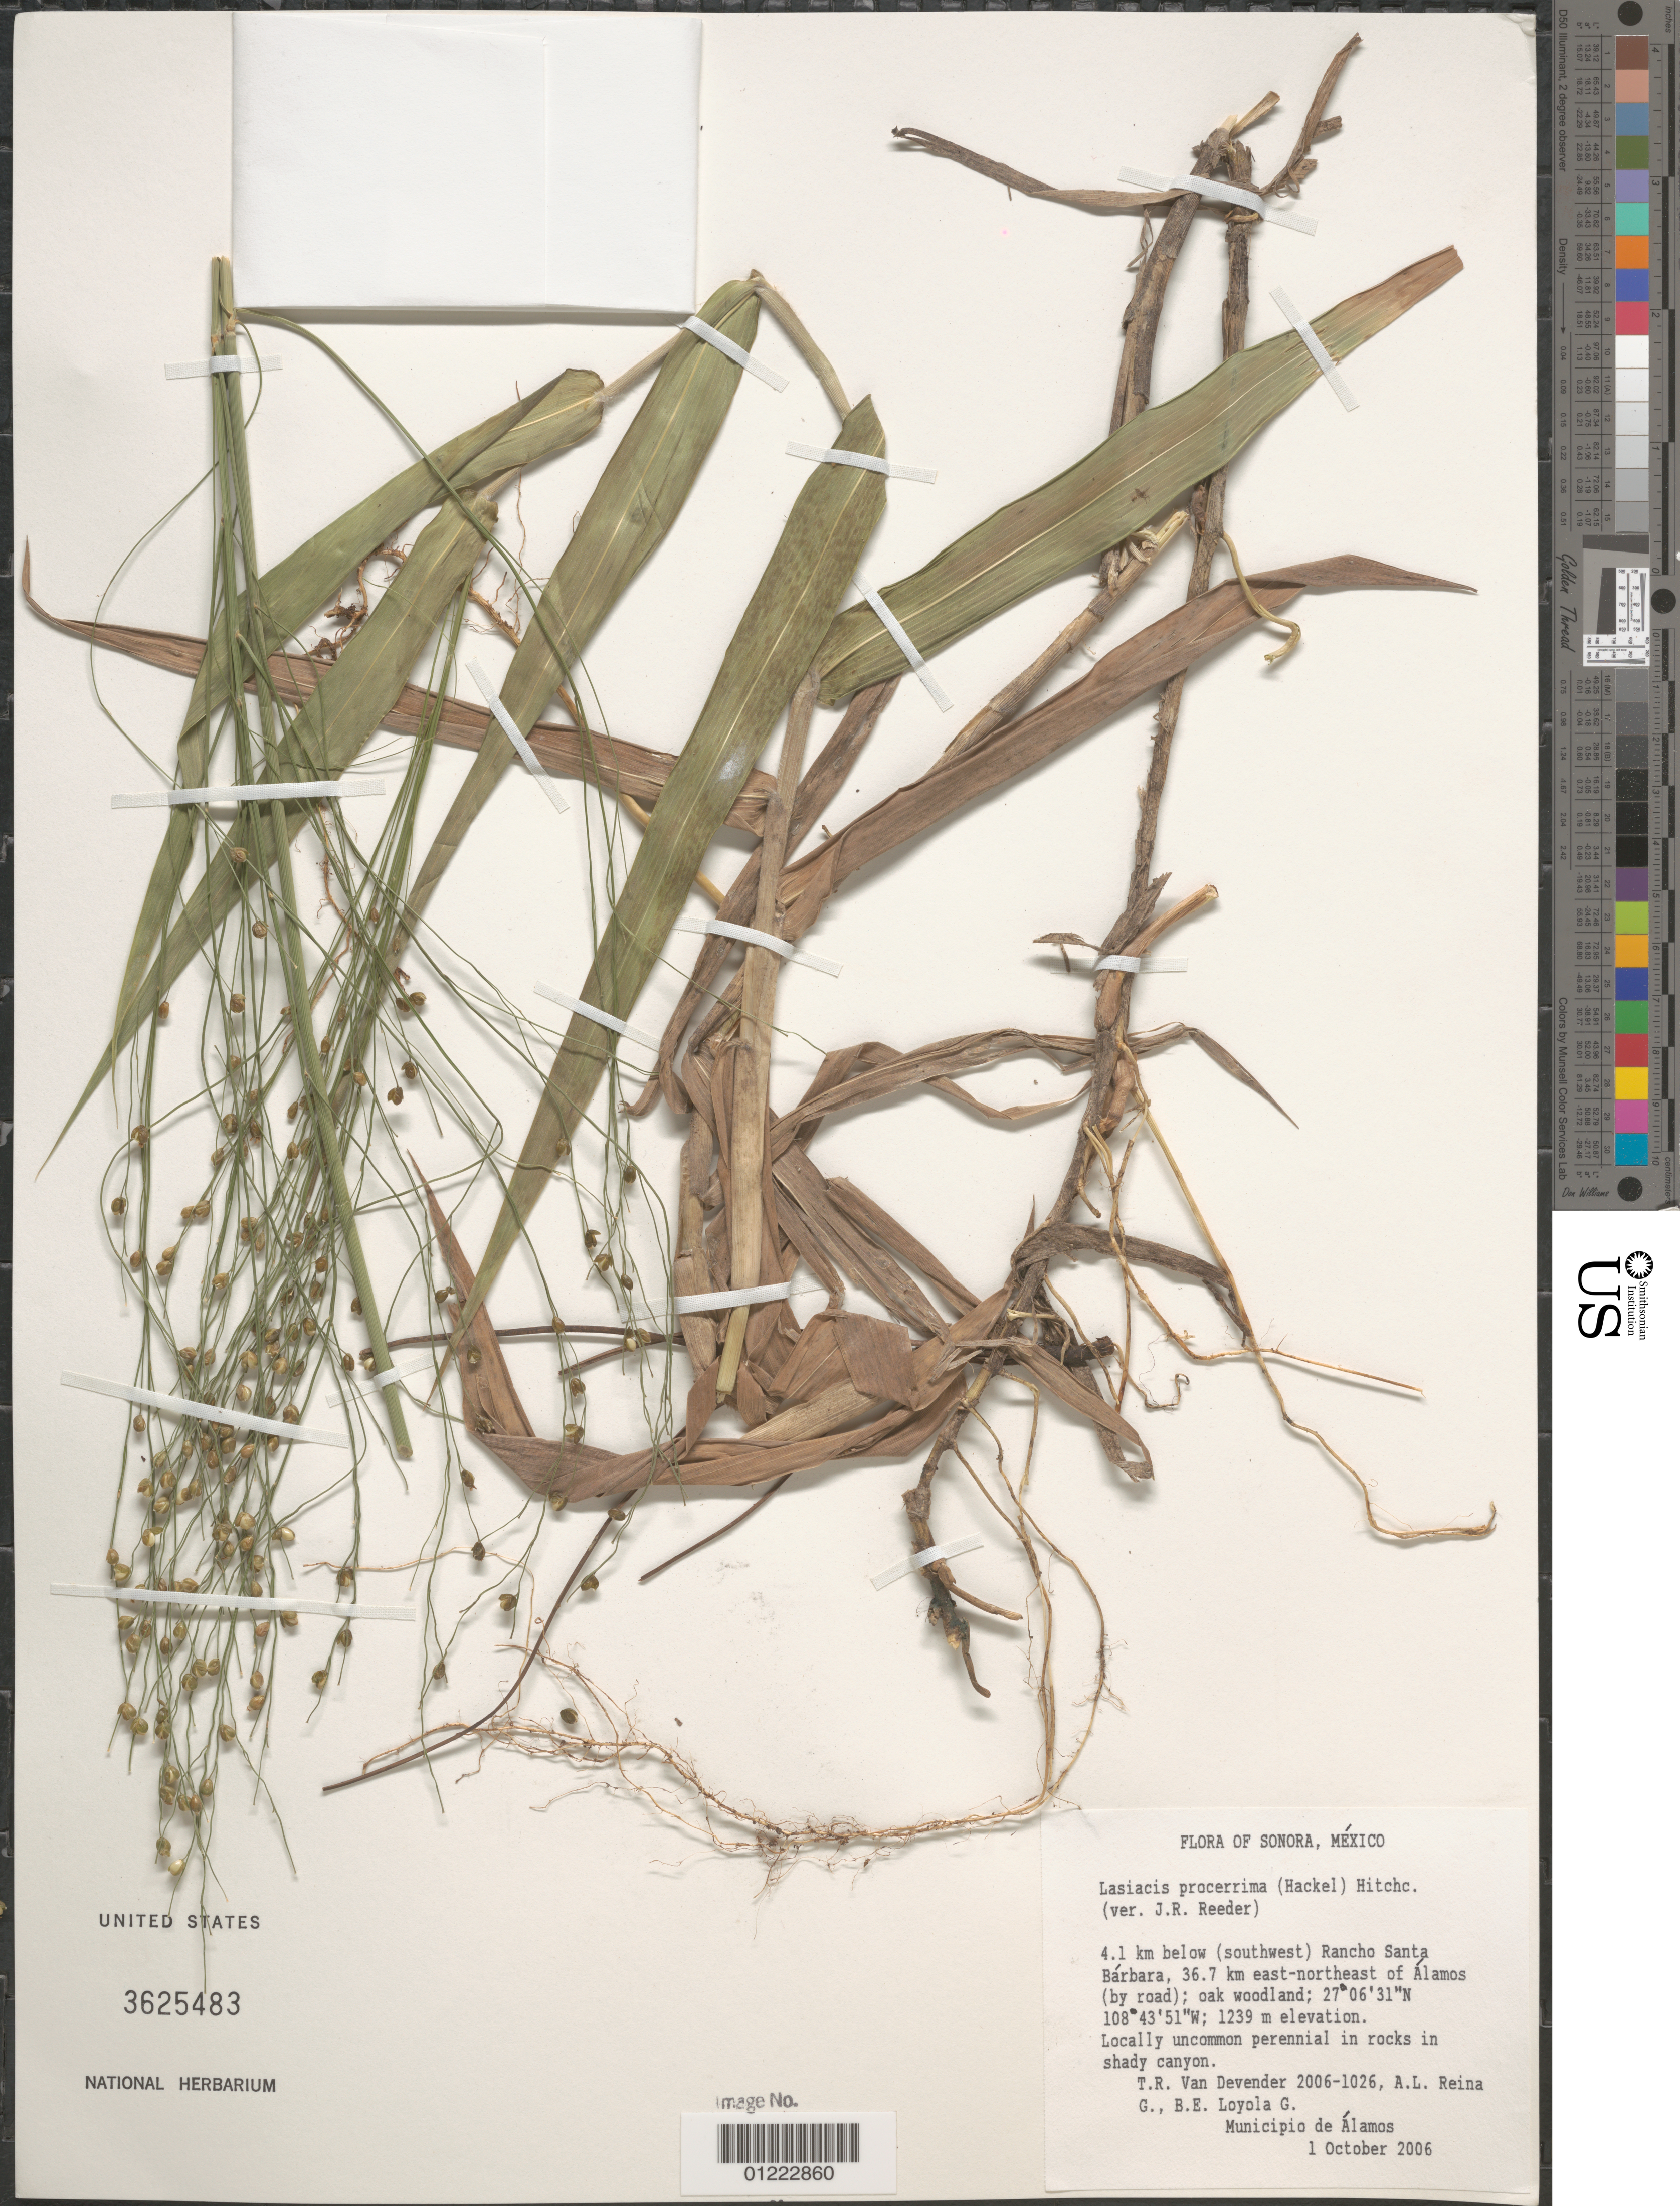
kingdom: Plantae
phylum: Tracheophyta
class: Liliopsida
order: Poales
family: Poaceae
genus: Lasiacis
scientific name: Lasiacis procerrima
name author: (Hack.) Hitchc.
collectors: T. R. Van Devender, A. L. Reina G. & B. E. Loyola G.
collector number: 2006-1026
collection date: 2006-10-01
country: Mexico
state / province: Sonora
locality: Municipio de Alamos 4.1 km below (southwest) Rancho Santal Barbara, 36.7 km east-northeast of Alamos (by road); oak woodland;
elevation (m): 1239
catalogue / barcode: US 3625483